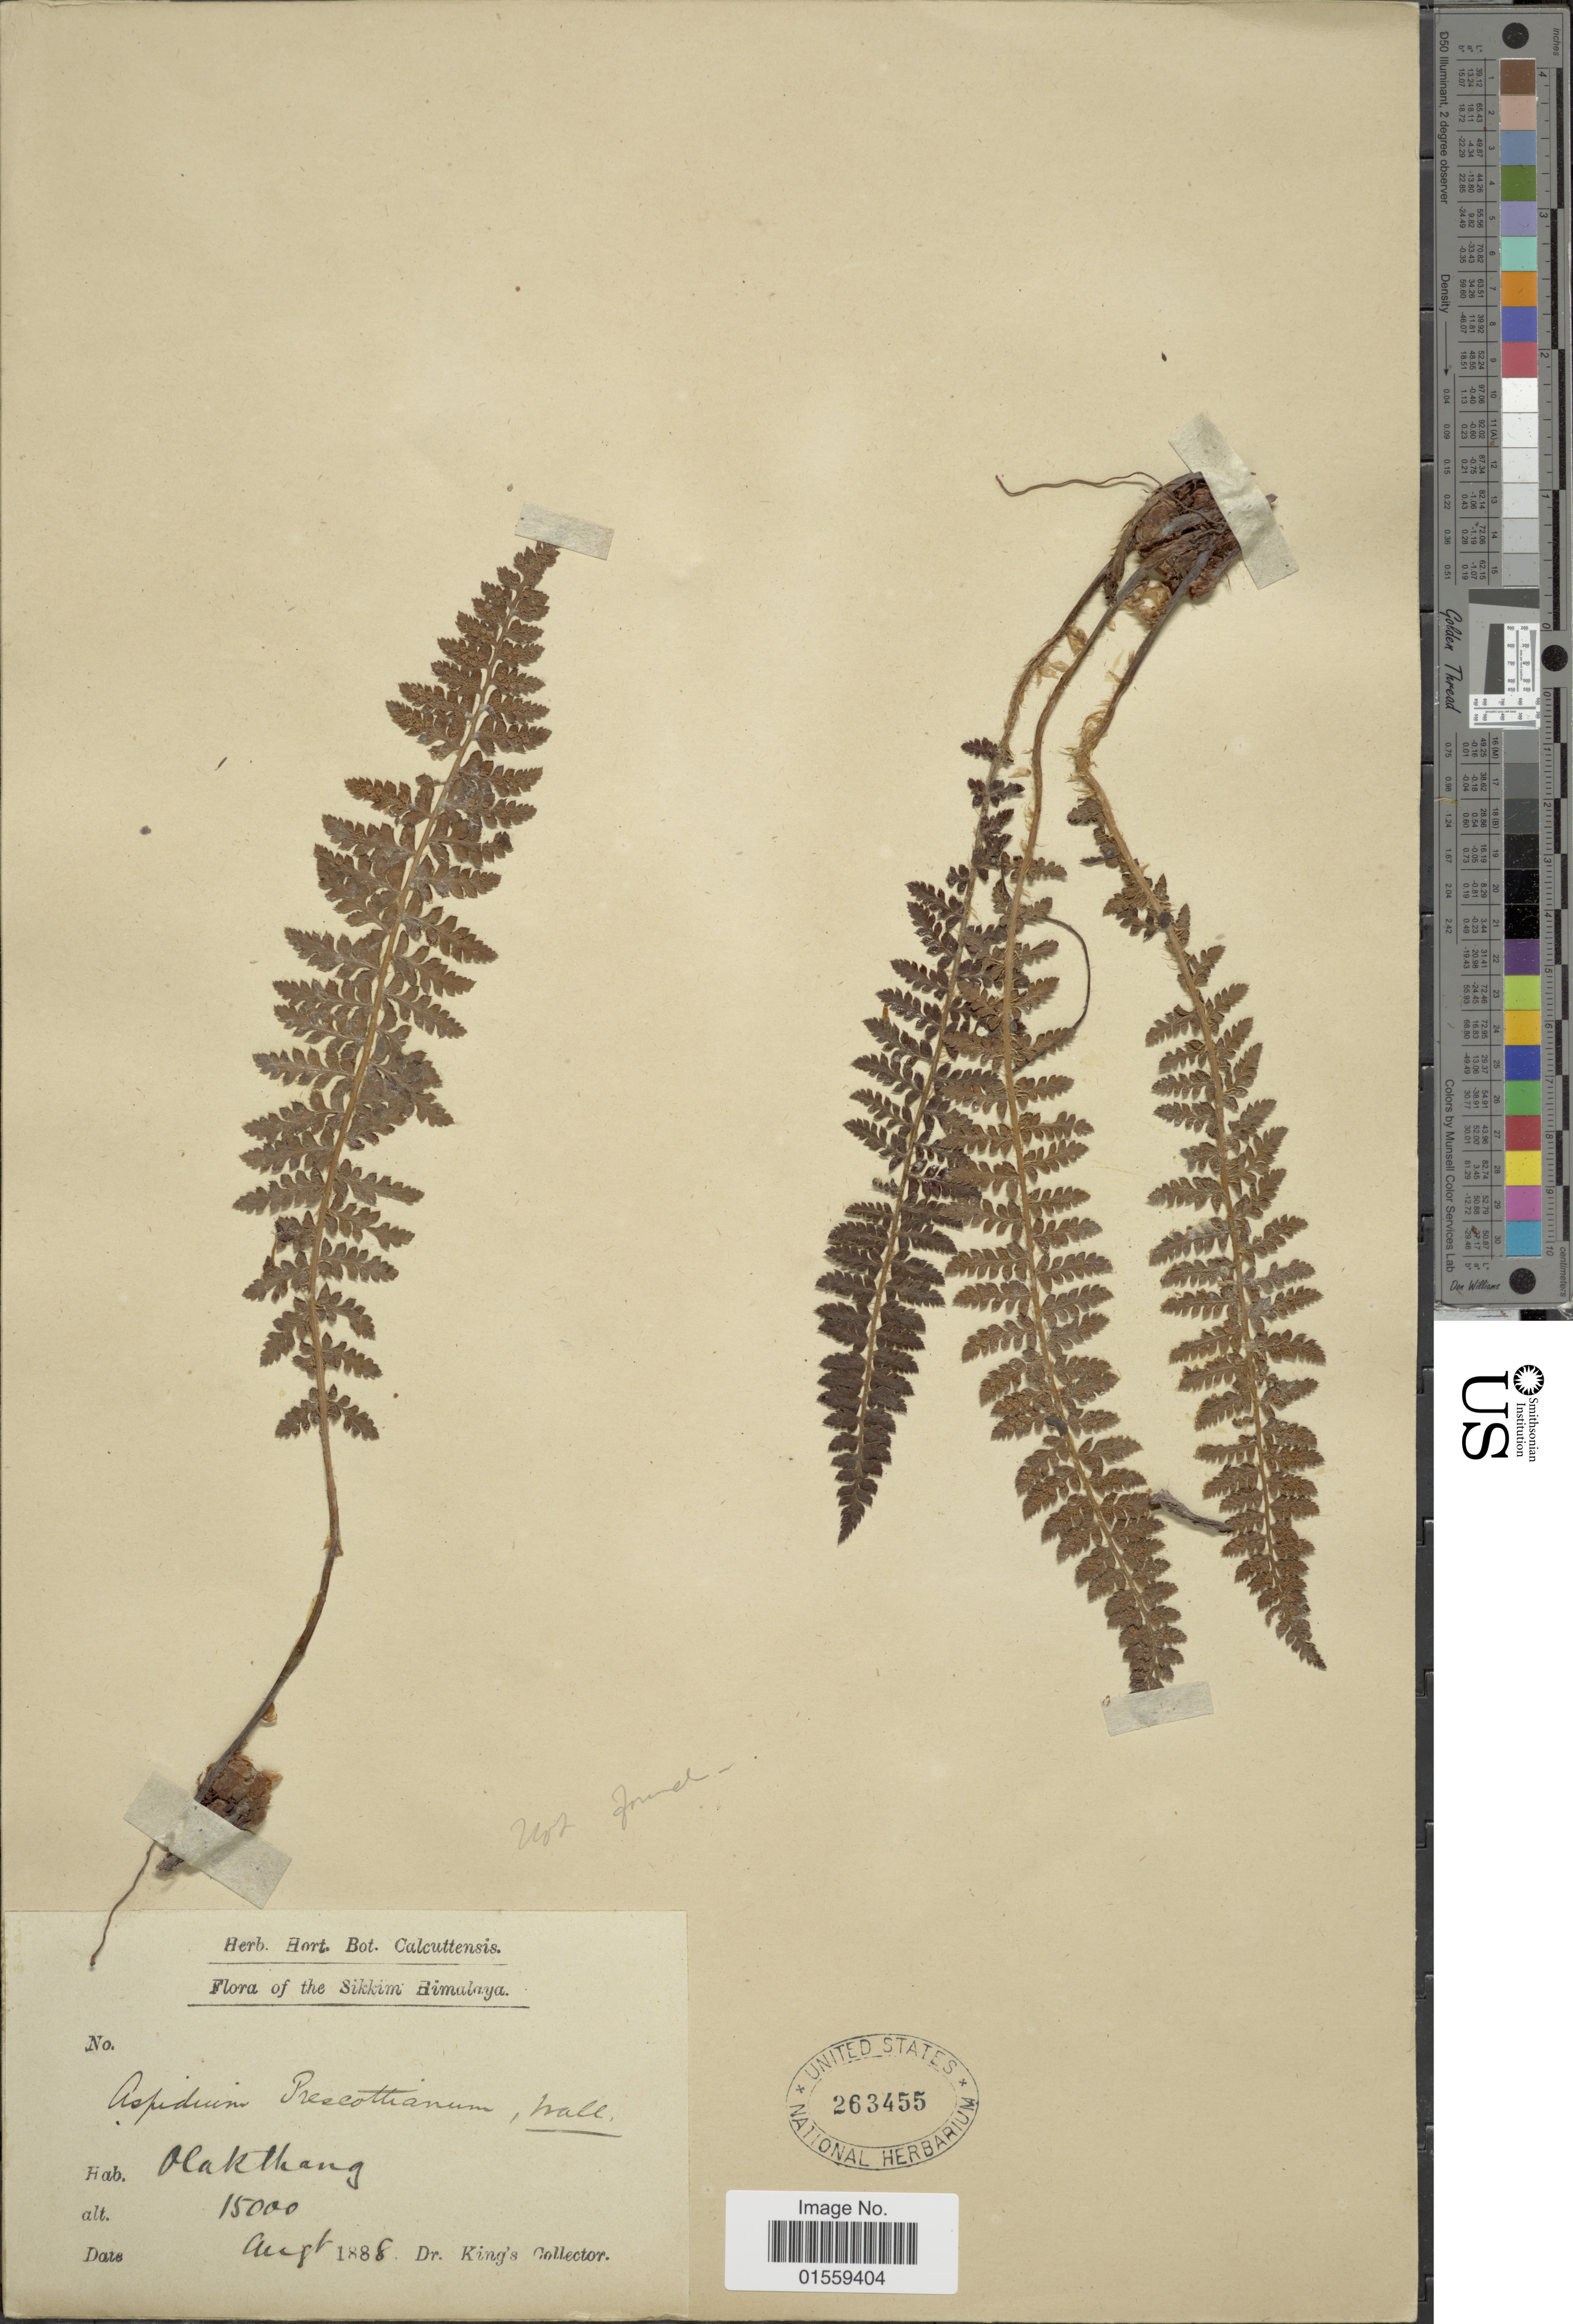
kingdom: Plantae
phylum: Tracheophyta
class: Polypodiopsida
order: Polypodiales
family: Dryopteridaceae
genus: Polystichum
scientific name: Polystichum prescottianum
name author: (Wall. ex Mett.) T. Moore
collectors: Dr. King's collector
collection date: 1888-08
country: India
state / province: Sikkim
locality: Sikkim Himalaya, Olakthang.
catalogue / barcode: US 263455